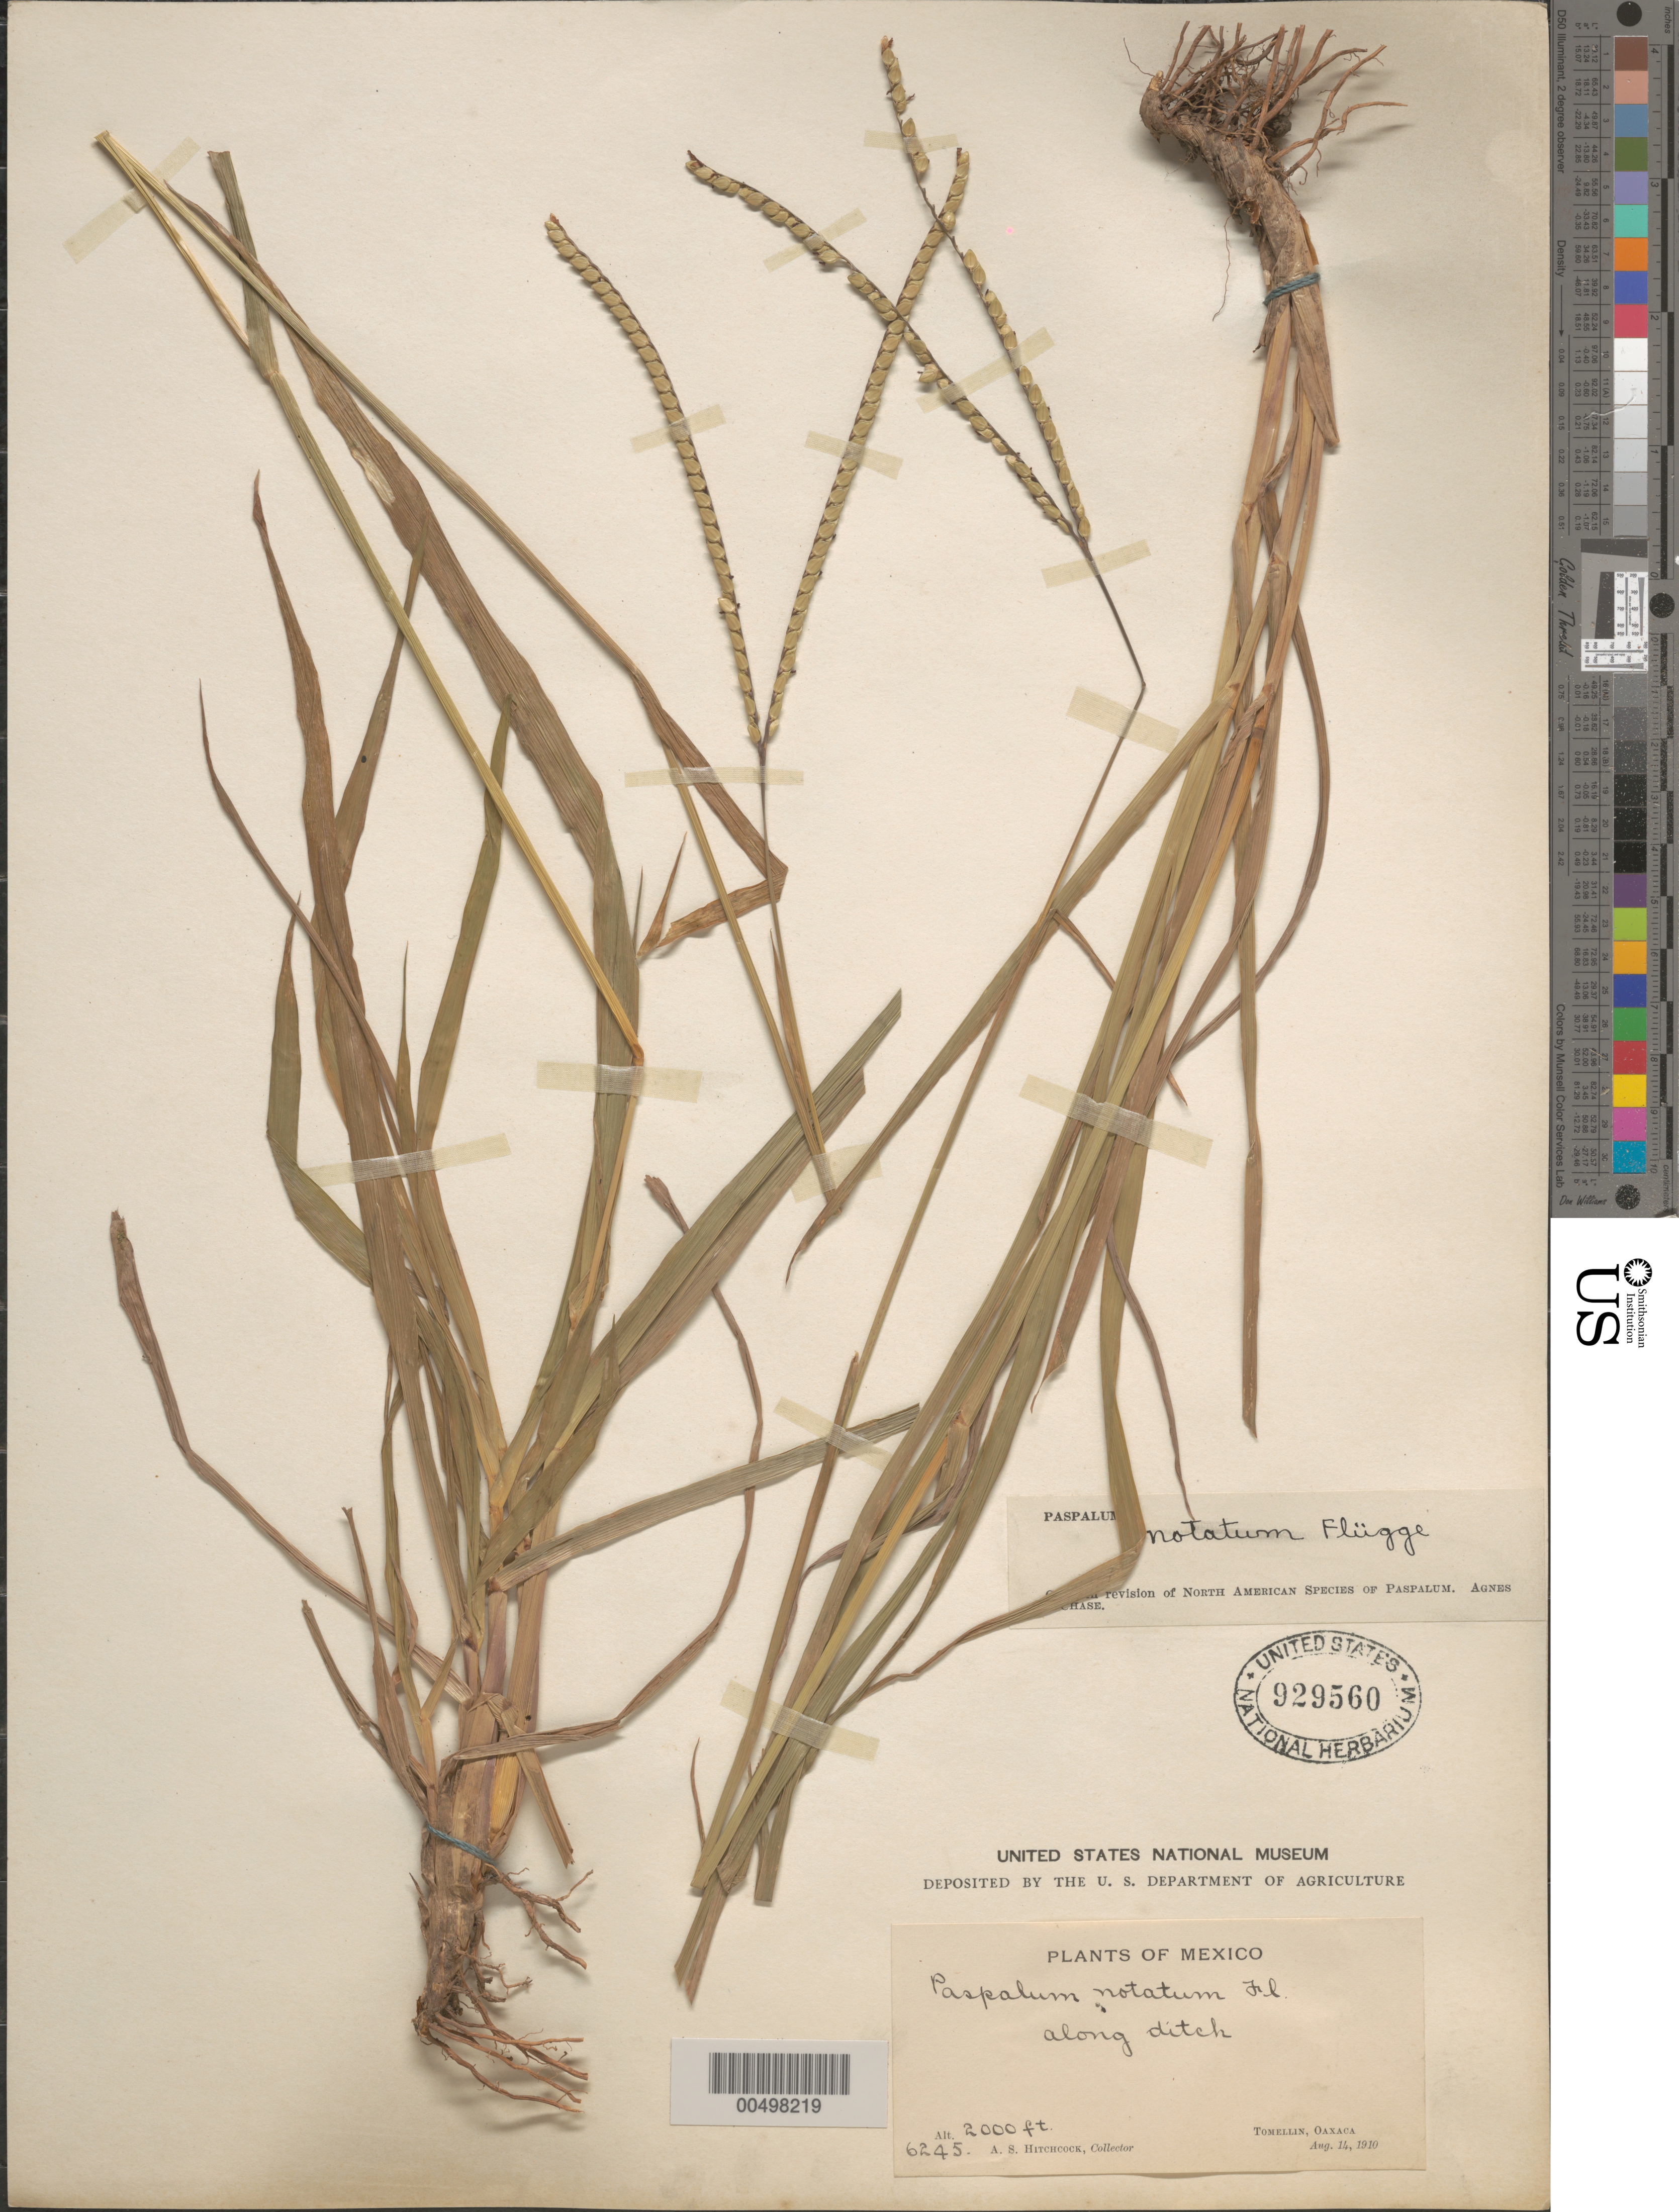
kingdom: Plantae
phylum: Tracheophyta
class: Liliopsida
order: Poales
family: Poaceae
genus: Paspalum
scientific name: Paspalum notatum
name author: Flüggé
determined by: Chase, [M.] Agnes, (US)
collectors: A. S. Hitchcock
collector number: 6245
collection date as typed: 14 Aug 1910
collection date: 1910-08-14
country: Mexico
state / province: Oaxaca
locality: Tomellin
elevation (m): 610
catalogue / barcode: US 929560